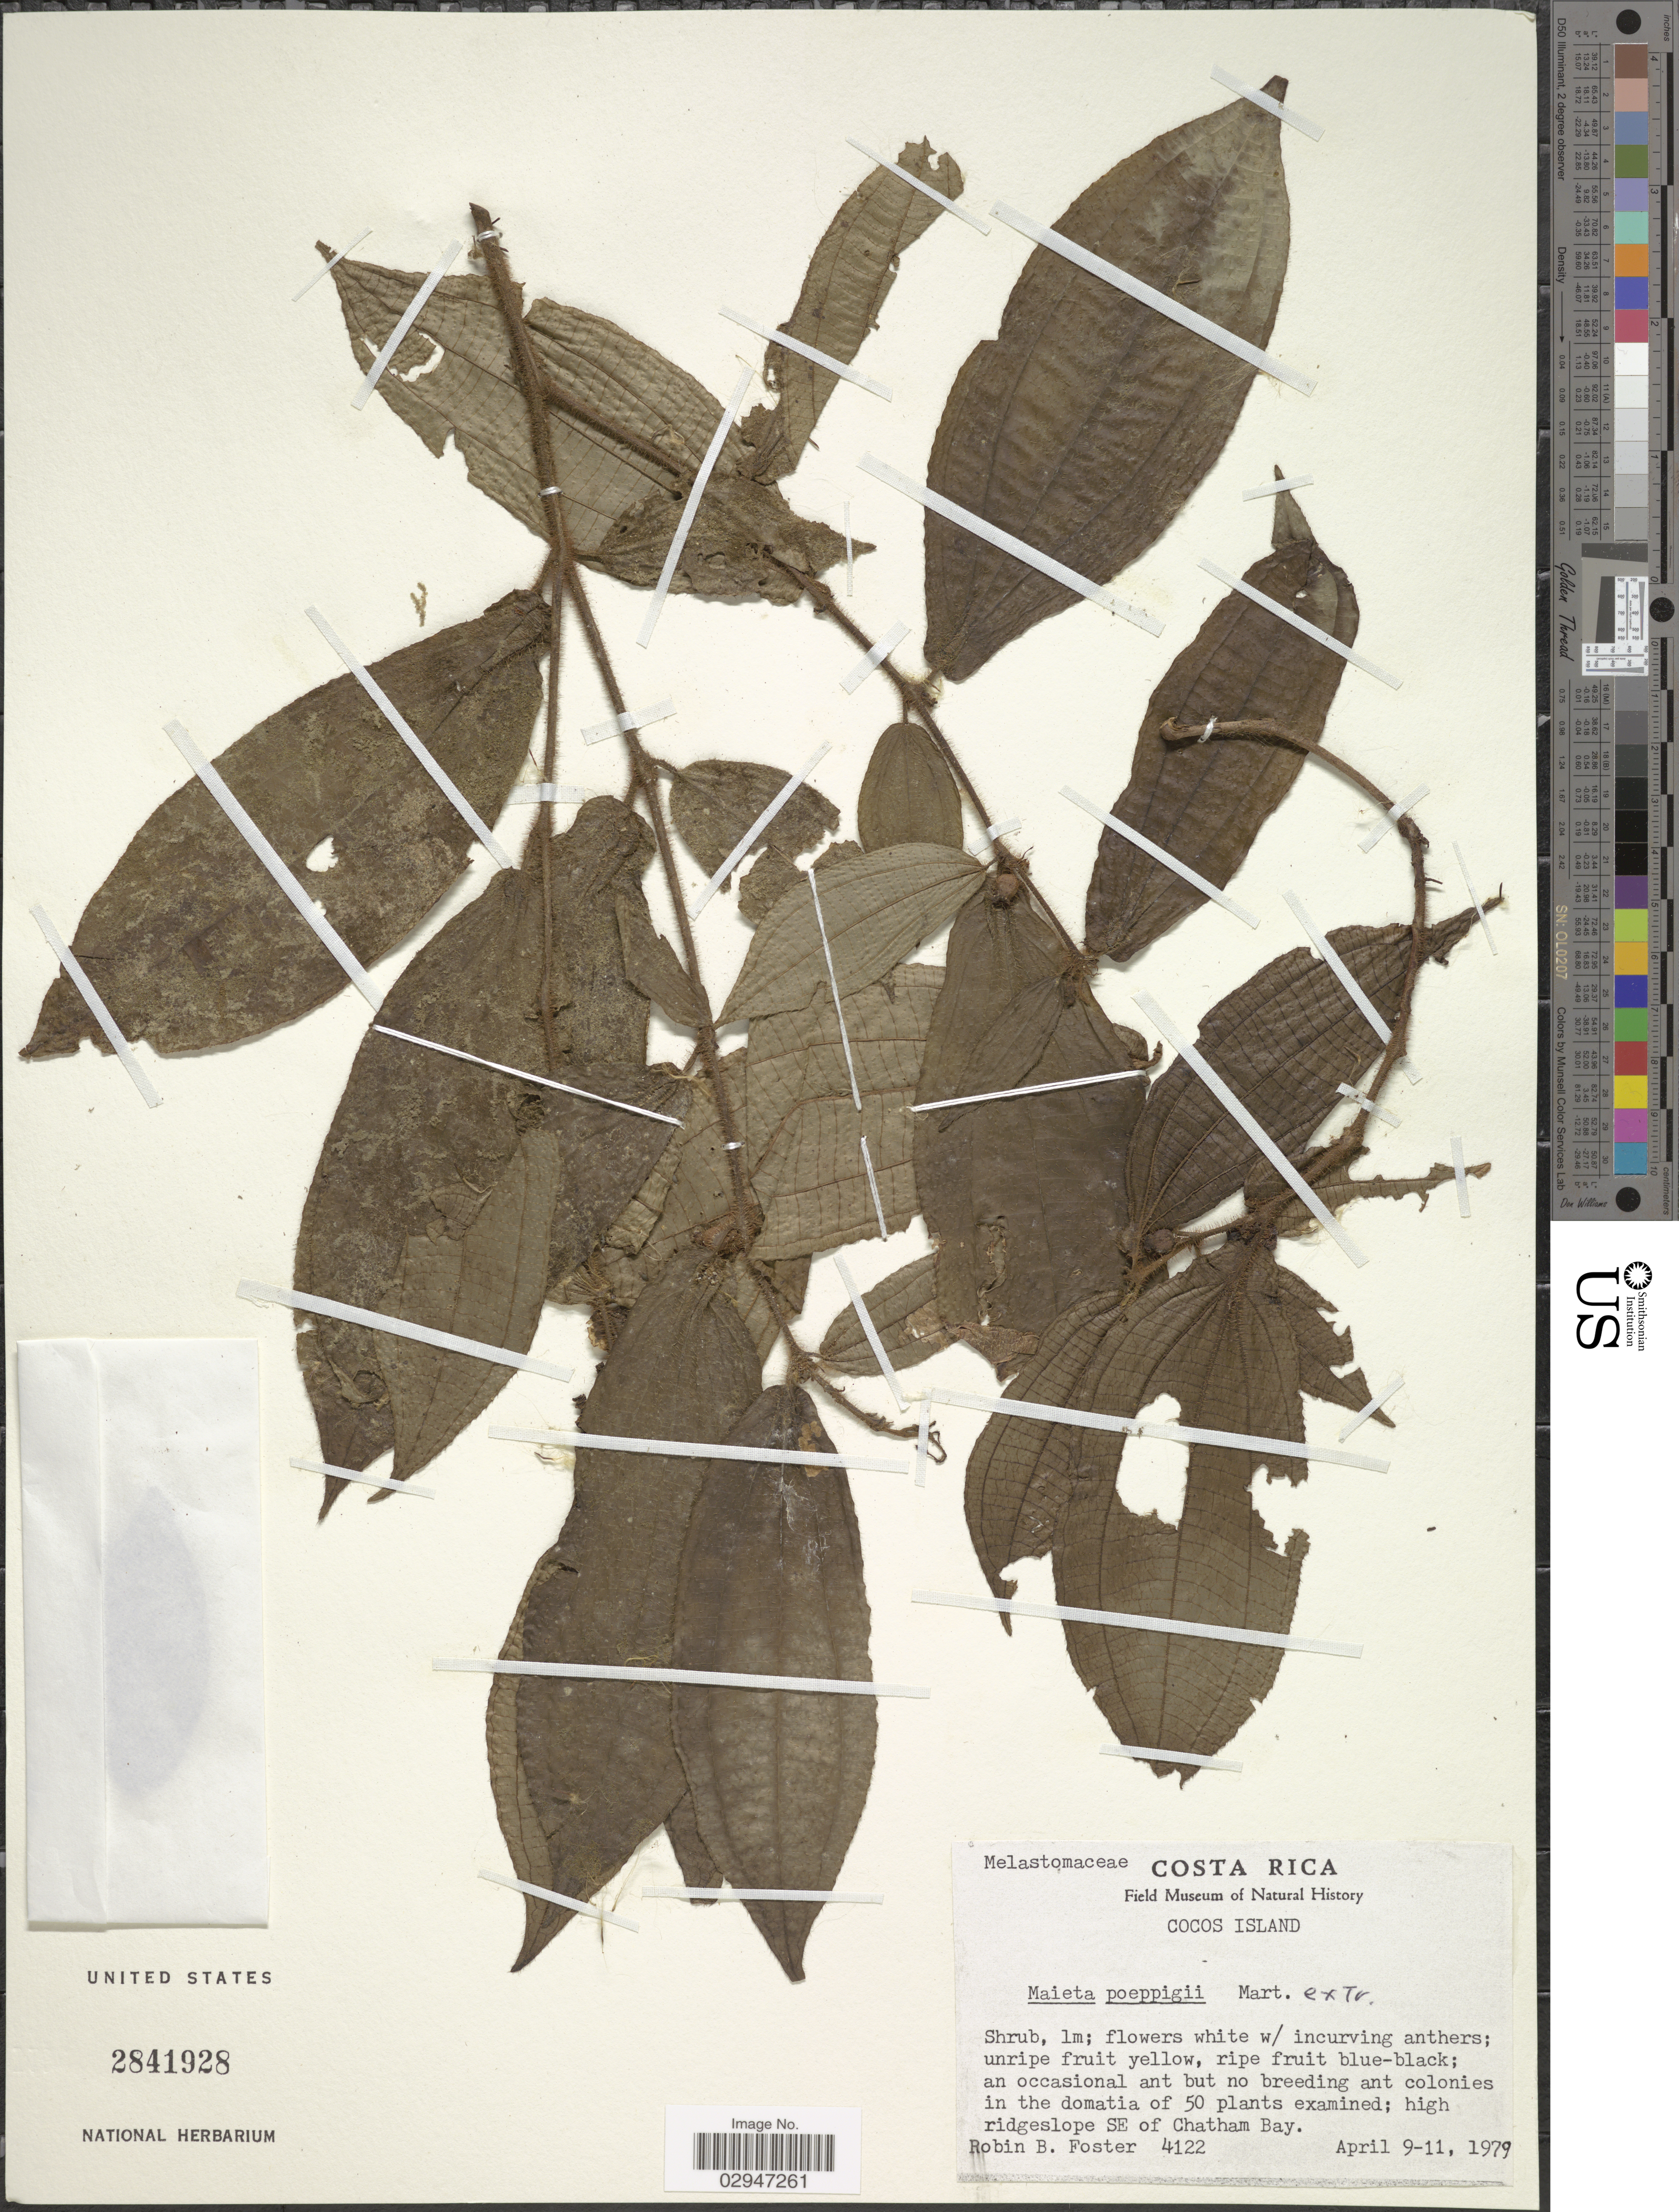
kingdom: Plantae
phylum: Tracheophyta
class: Magnoliopsida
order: Myrtales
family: Melastomataceae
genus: Miconia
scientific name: Miconia alternidomatia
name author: Michelang.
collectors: R. B. Foster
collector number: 4122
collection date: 1979-04-09/1979-04-11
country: Costa Rica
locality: Cocos Island. SE of Chatham Bay.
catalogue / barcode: US 2841928